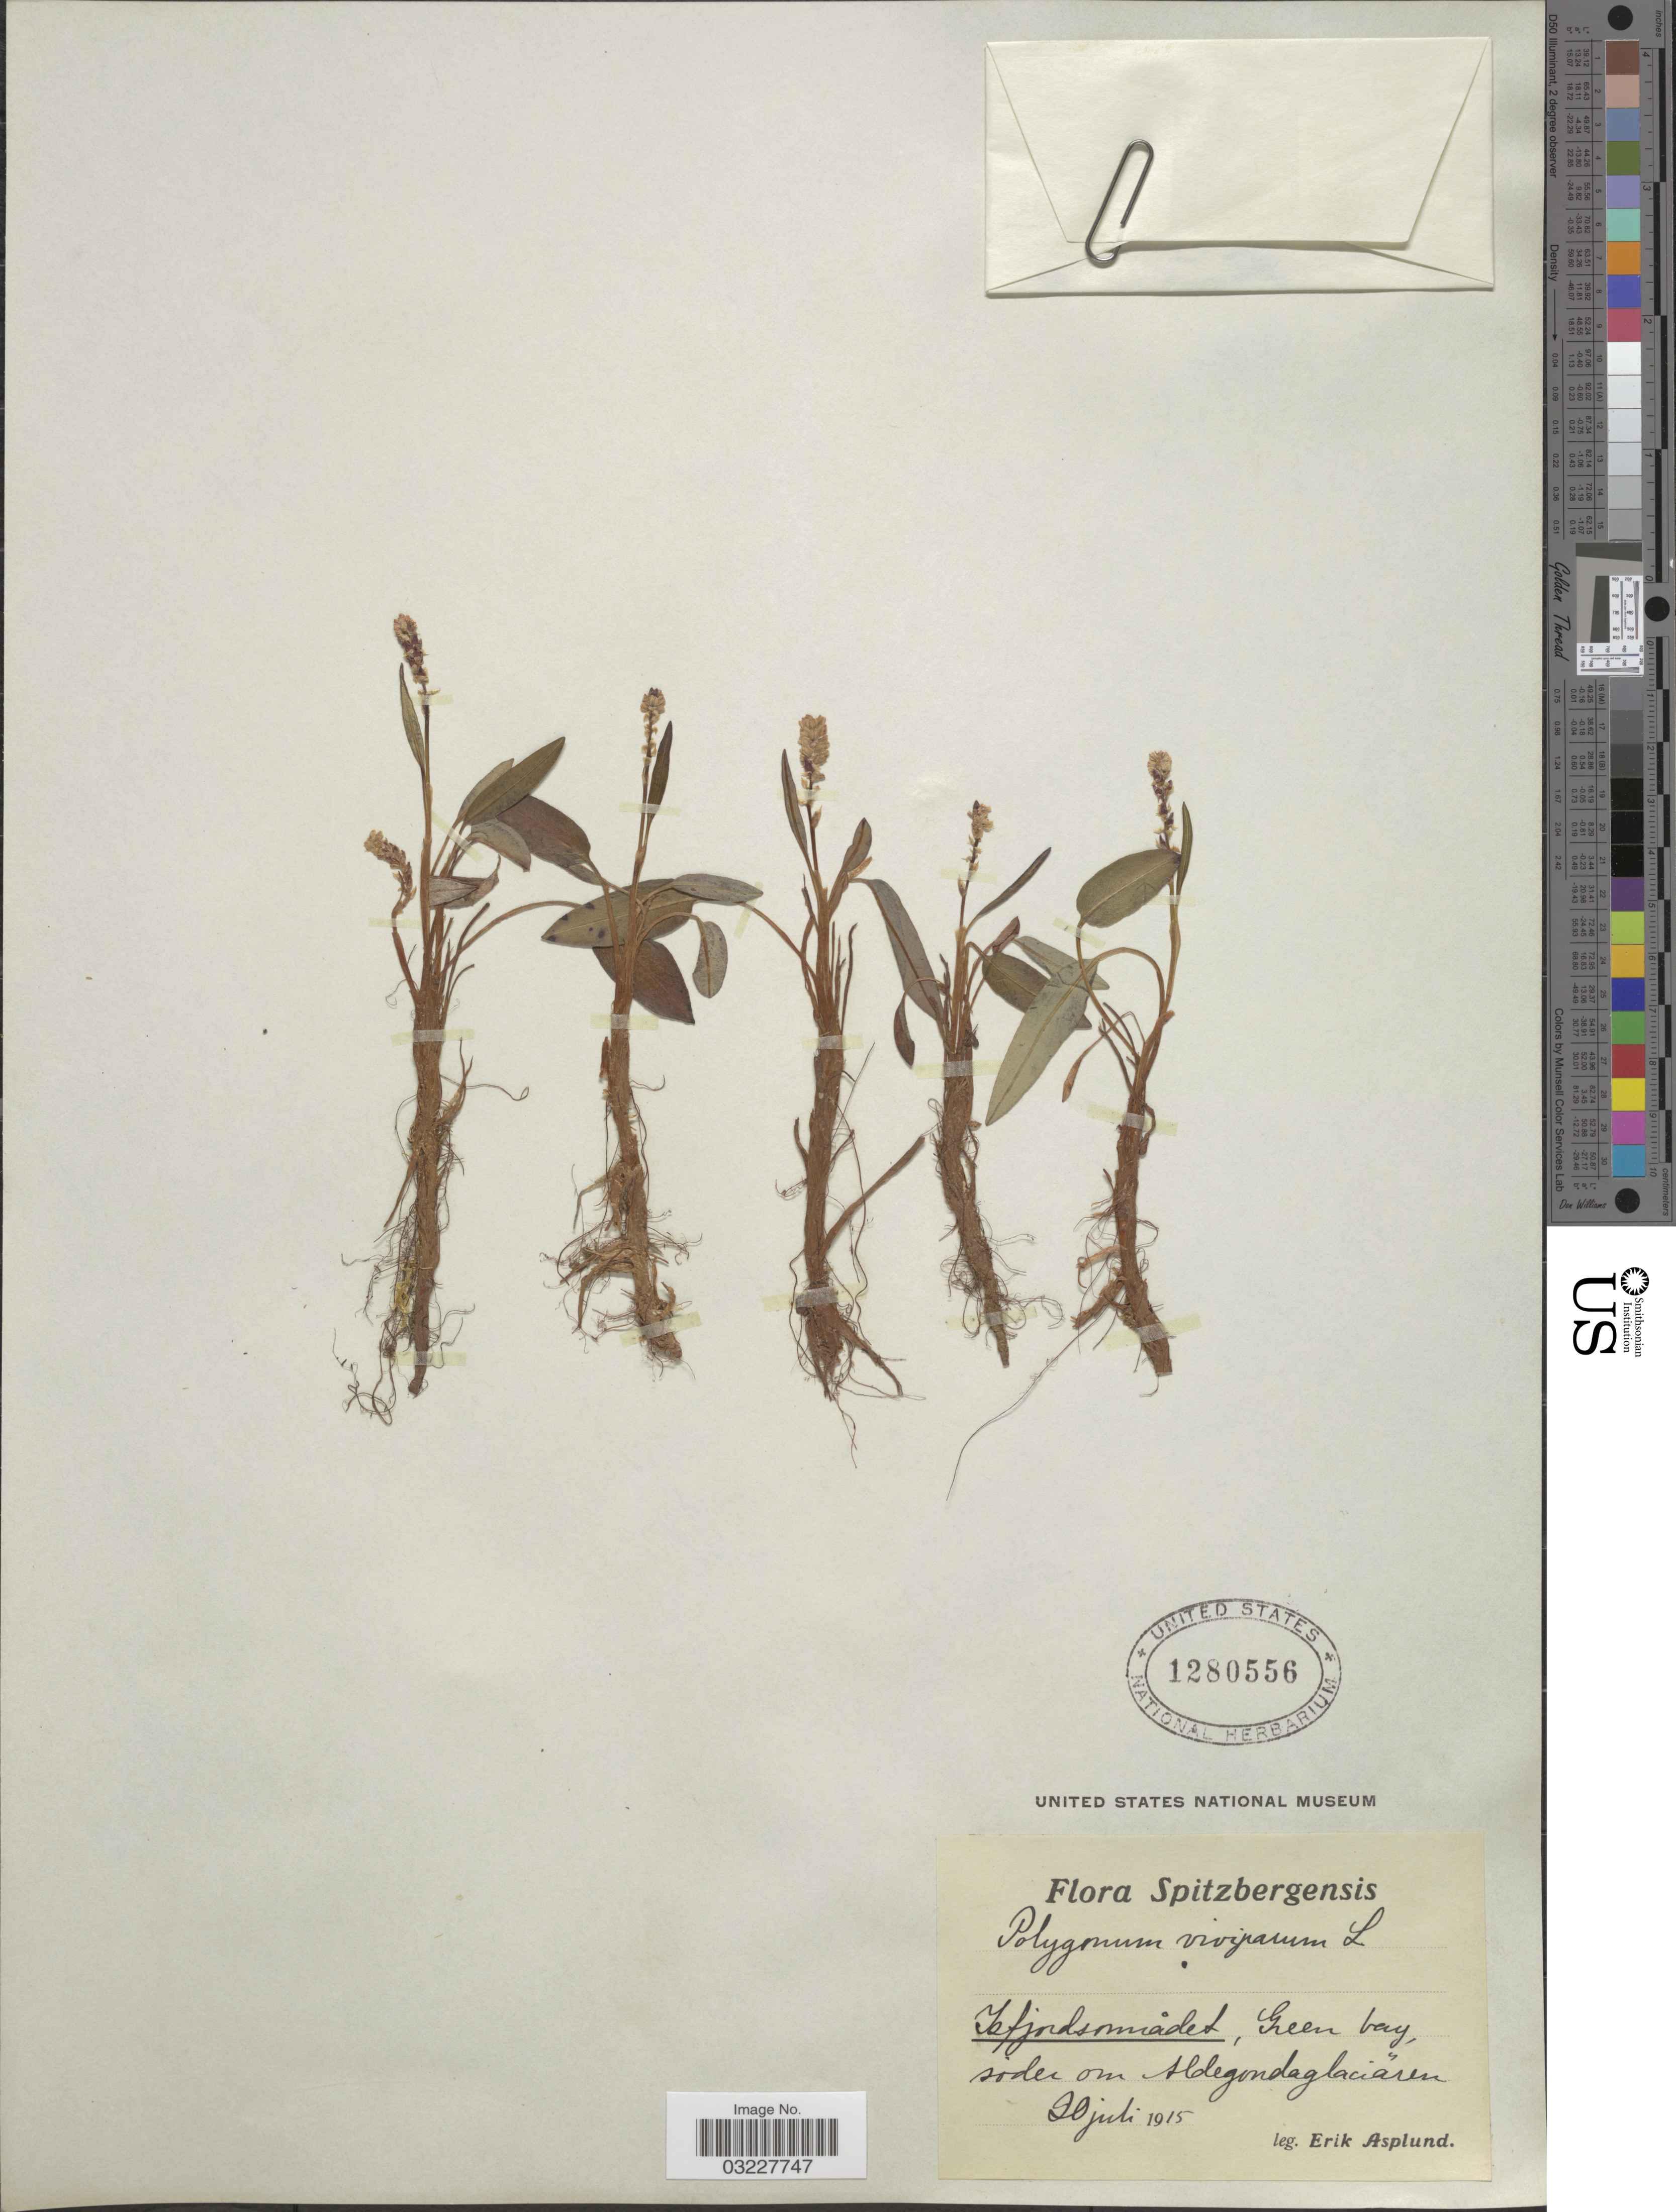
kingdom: Plantae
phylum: Tracheophyta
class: Magnoliopsida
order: Caryophyllales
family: Polygonaceae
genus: Bistorta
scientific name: Bistorta vivipara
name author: (L.) Delarbre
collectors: E. Asplund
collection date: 1915-07-20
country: Norway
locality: Spitzbergensis. Isfjordsomradet, Green bay, soder om Aldegondaglaciaren.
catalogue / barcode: US 1280556